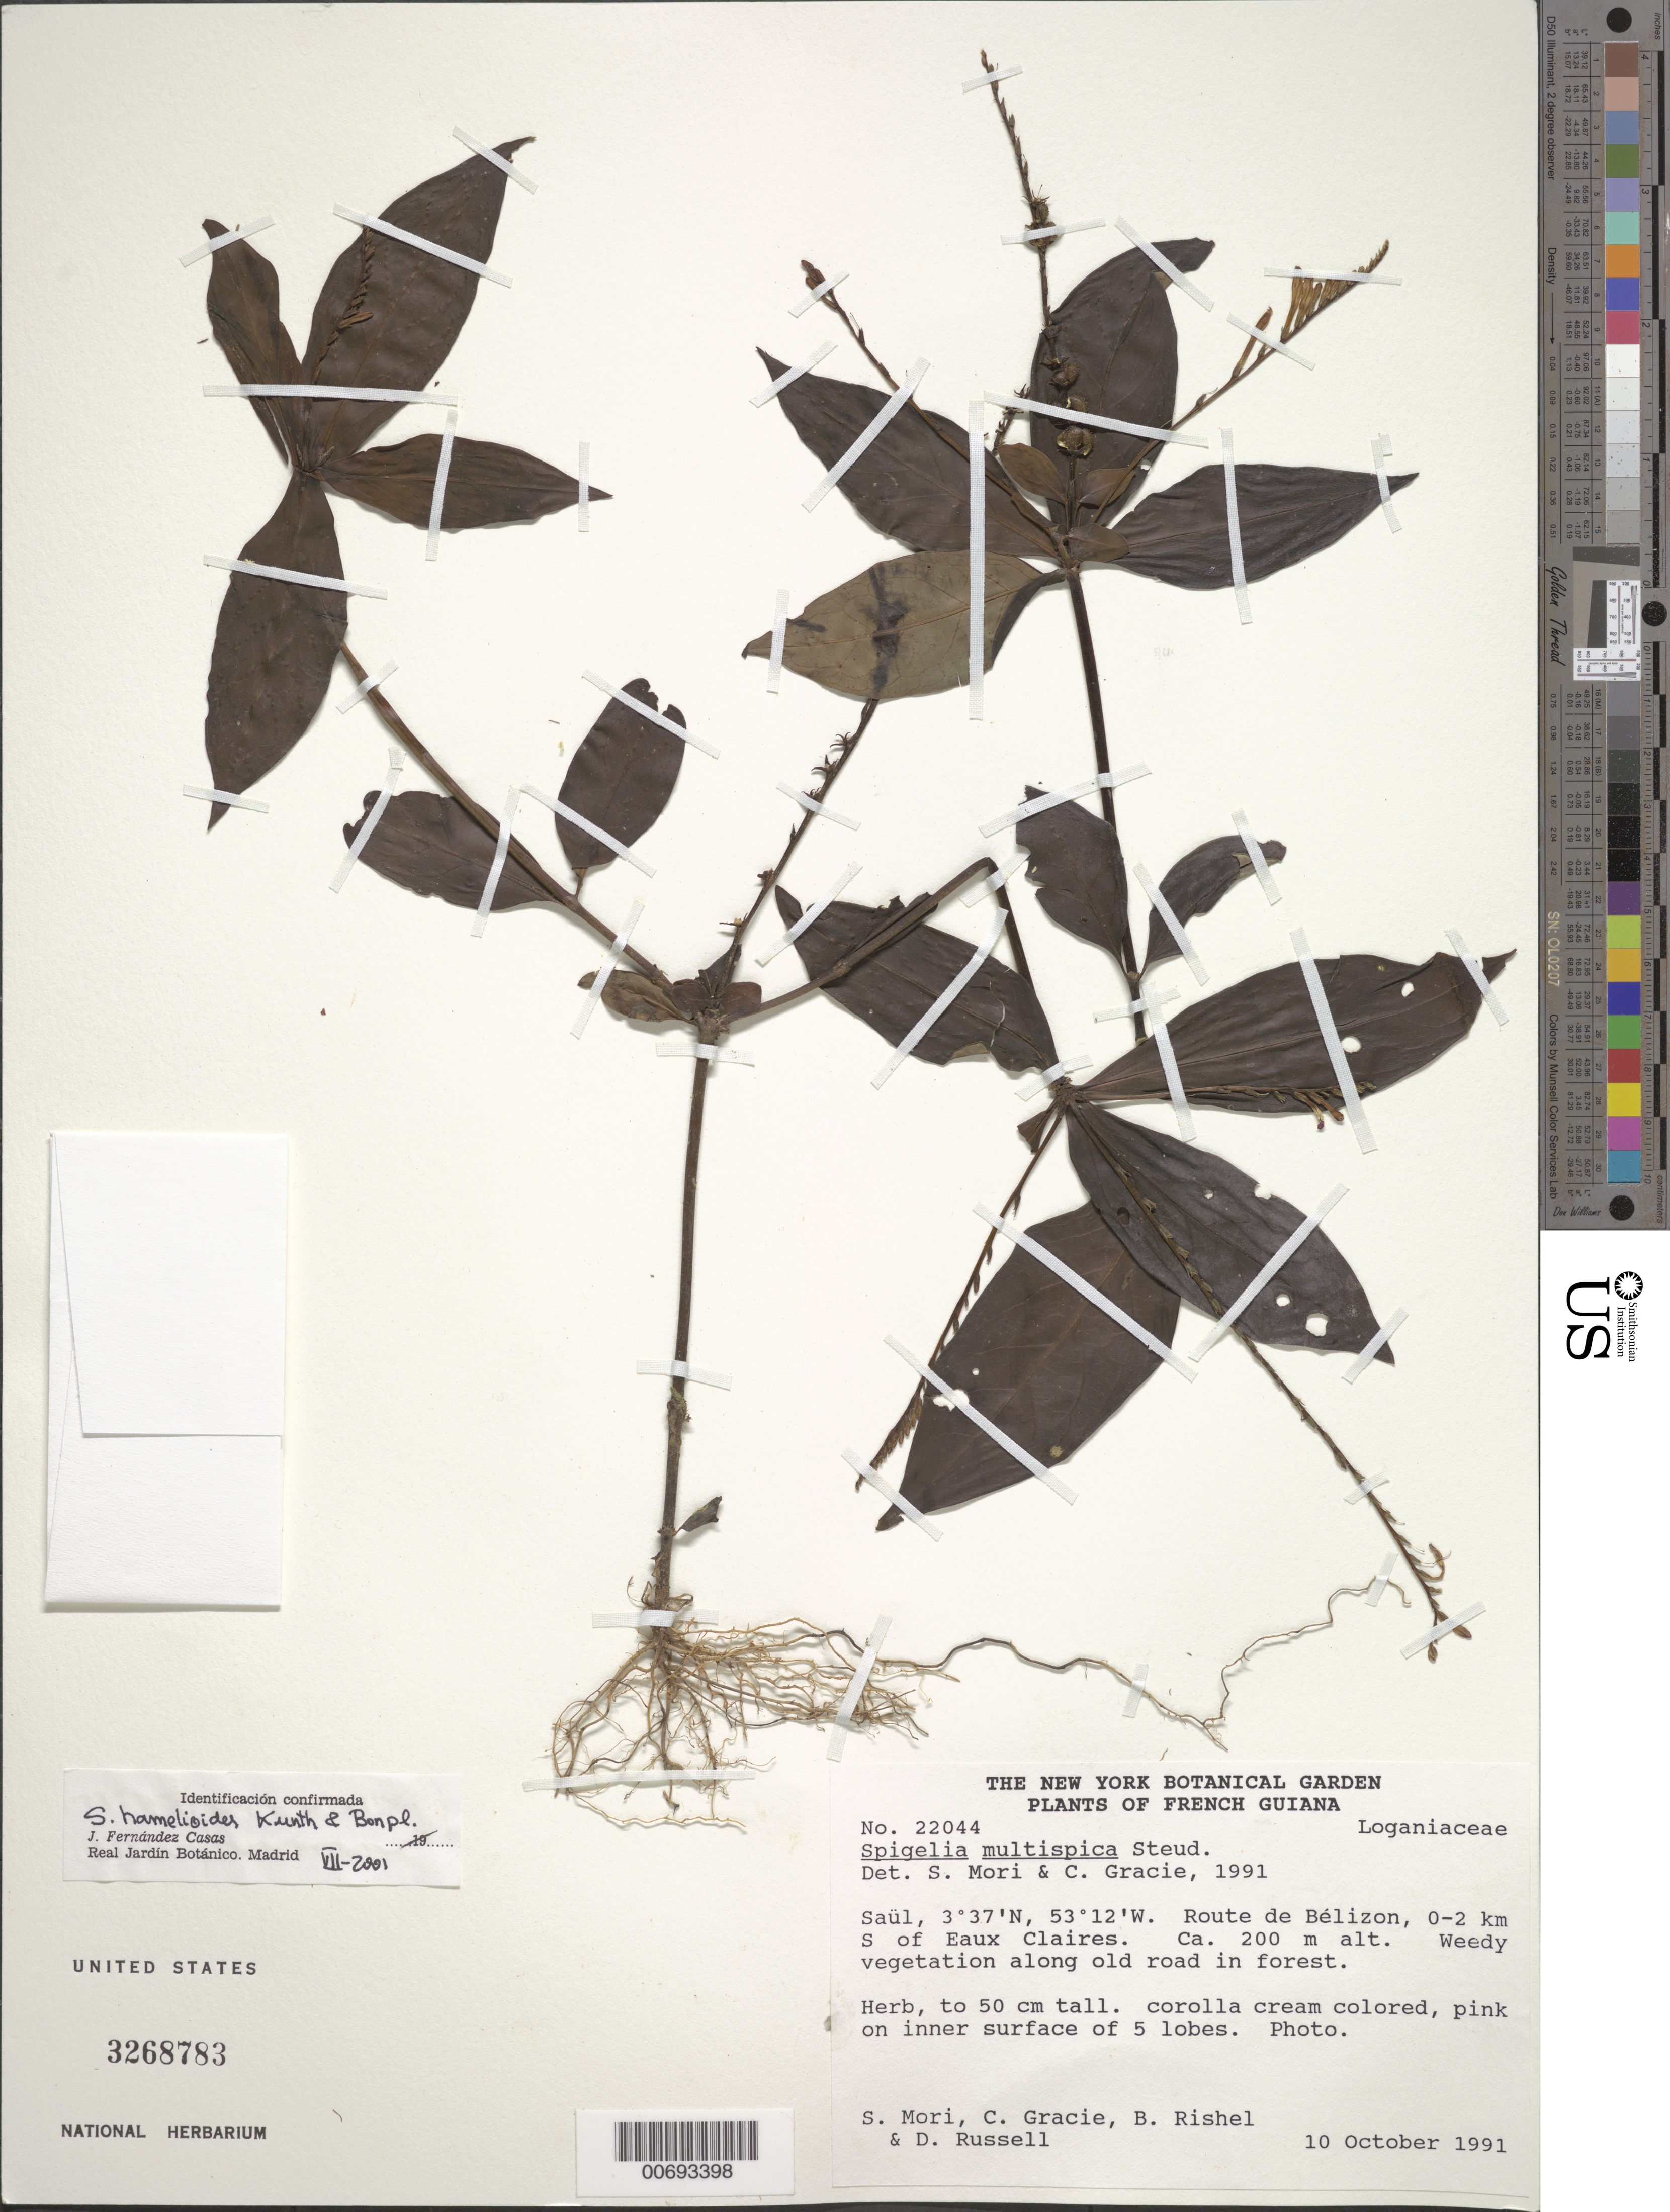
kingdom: Plantae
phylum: Tracheophyta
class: Magnoliopsida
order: Gentianales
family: Loganiaceae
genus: Spigelia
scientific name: Spigelia multispica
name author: Steud.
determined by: Fernández Casas, F. J.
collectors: S. Mori, C. A. Gracie, J. Lazzaroni, B. Rishel, D. Russell & F. Wright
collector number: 22044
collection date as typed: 10-Oct-91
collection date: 1991-10-10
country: French Guiana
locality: Saül, Route de Bélizon, 0-2 km south of Eaux Claires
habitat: Weedy vegetation along old road in forest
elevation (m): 200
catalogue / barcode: US 3268783